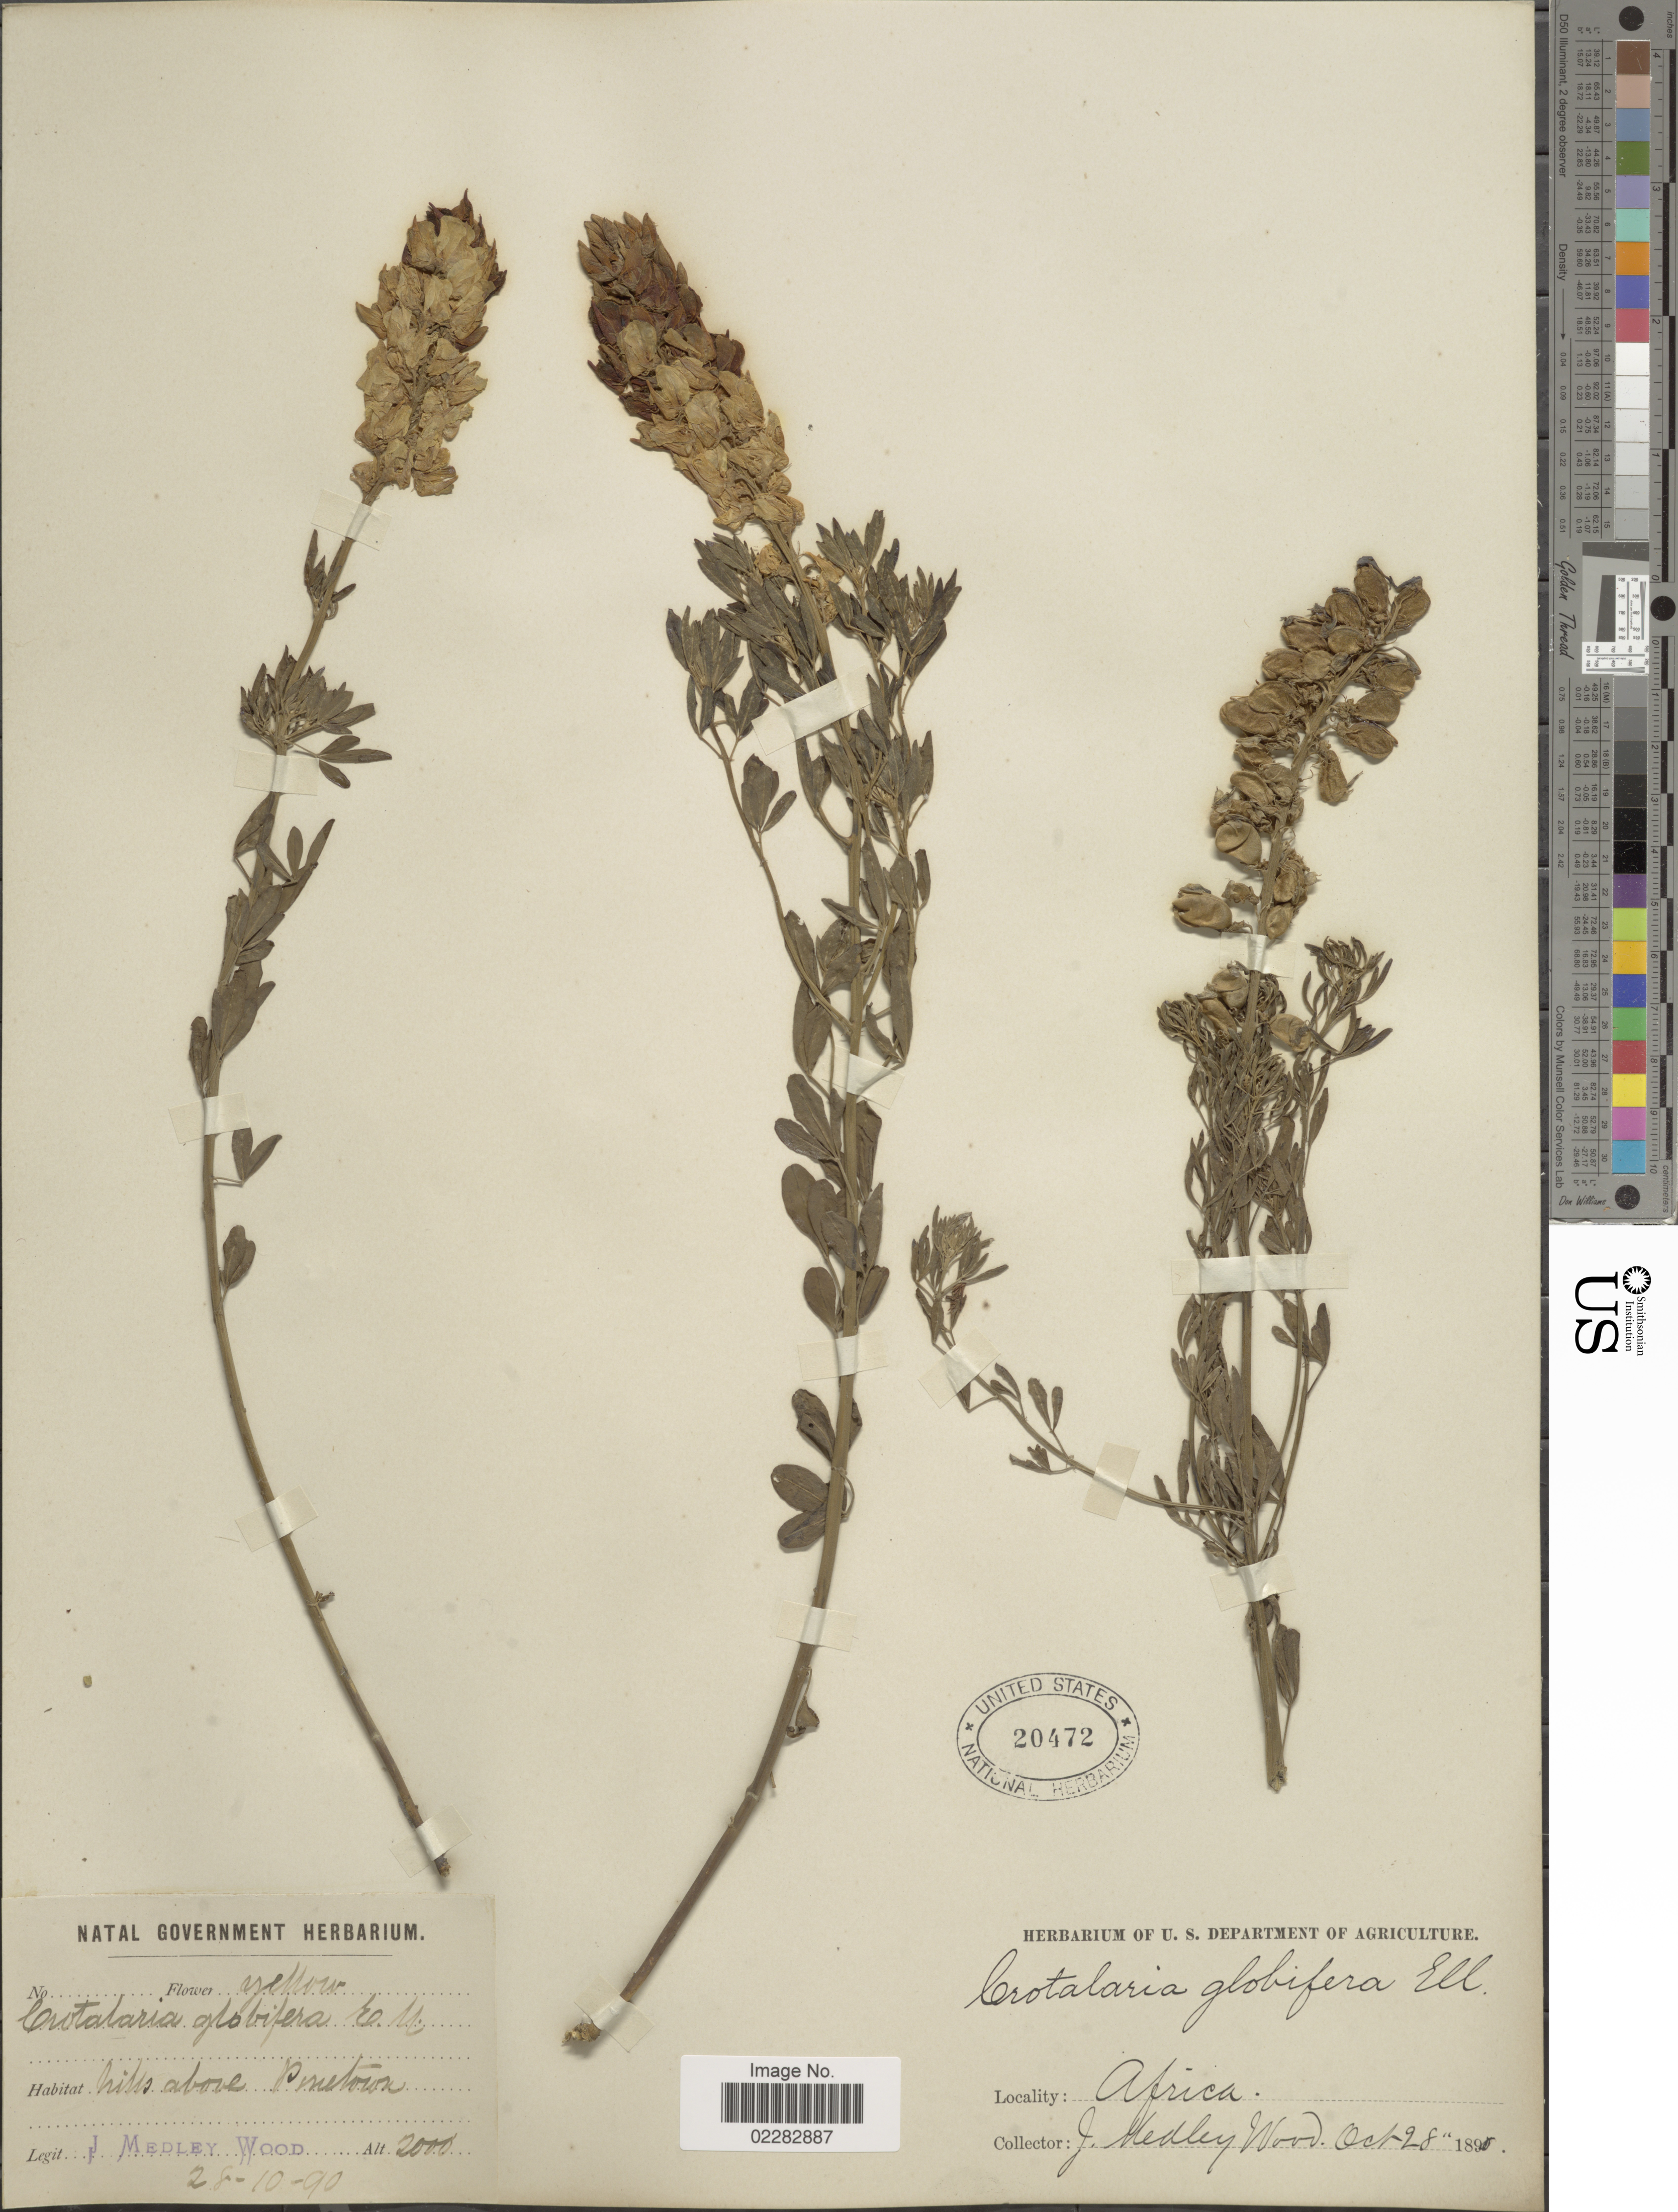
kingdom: Plantae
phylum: Tracheophyta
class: Magnoliopsida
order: Fabales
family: Fabaceae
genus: Crotalaria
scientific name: Crotalaria globifera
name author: E. Mey.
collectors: J. Medley Wood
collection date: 1890-10-28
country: South Africa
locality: Hills above Pinetown.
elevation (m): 610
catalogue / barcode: US 20472